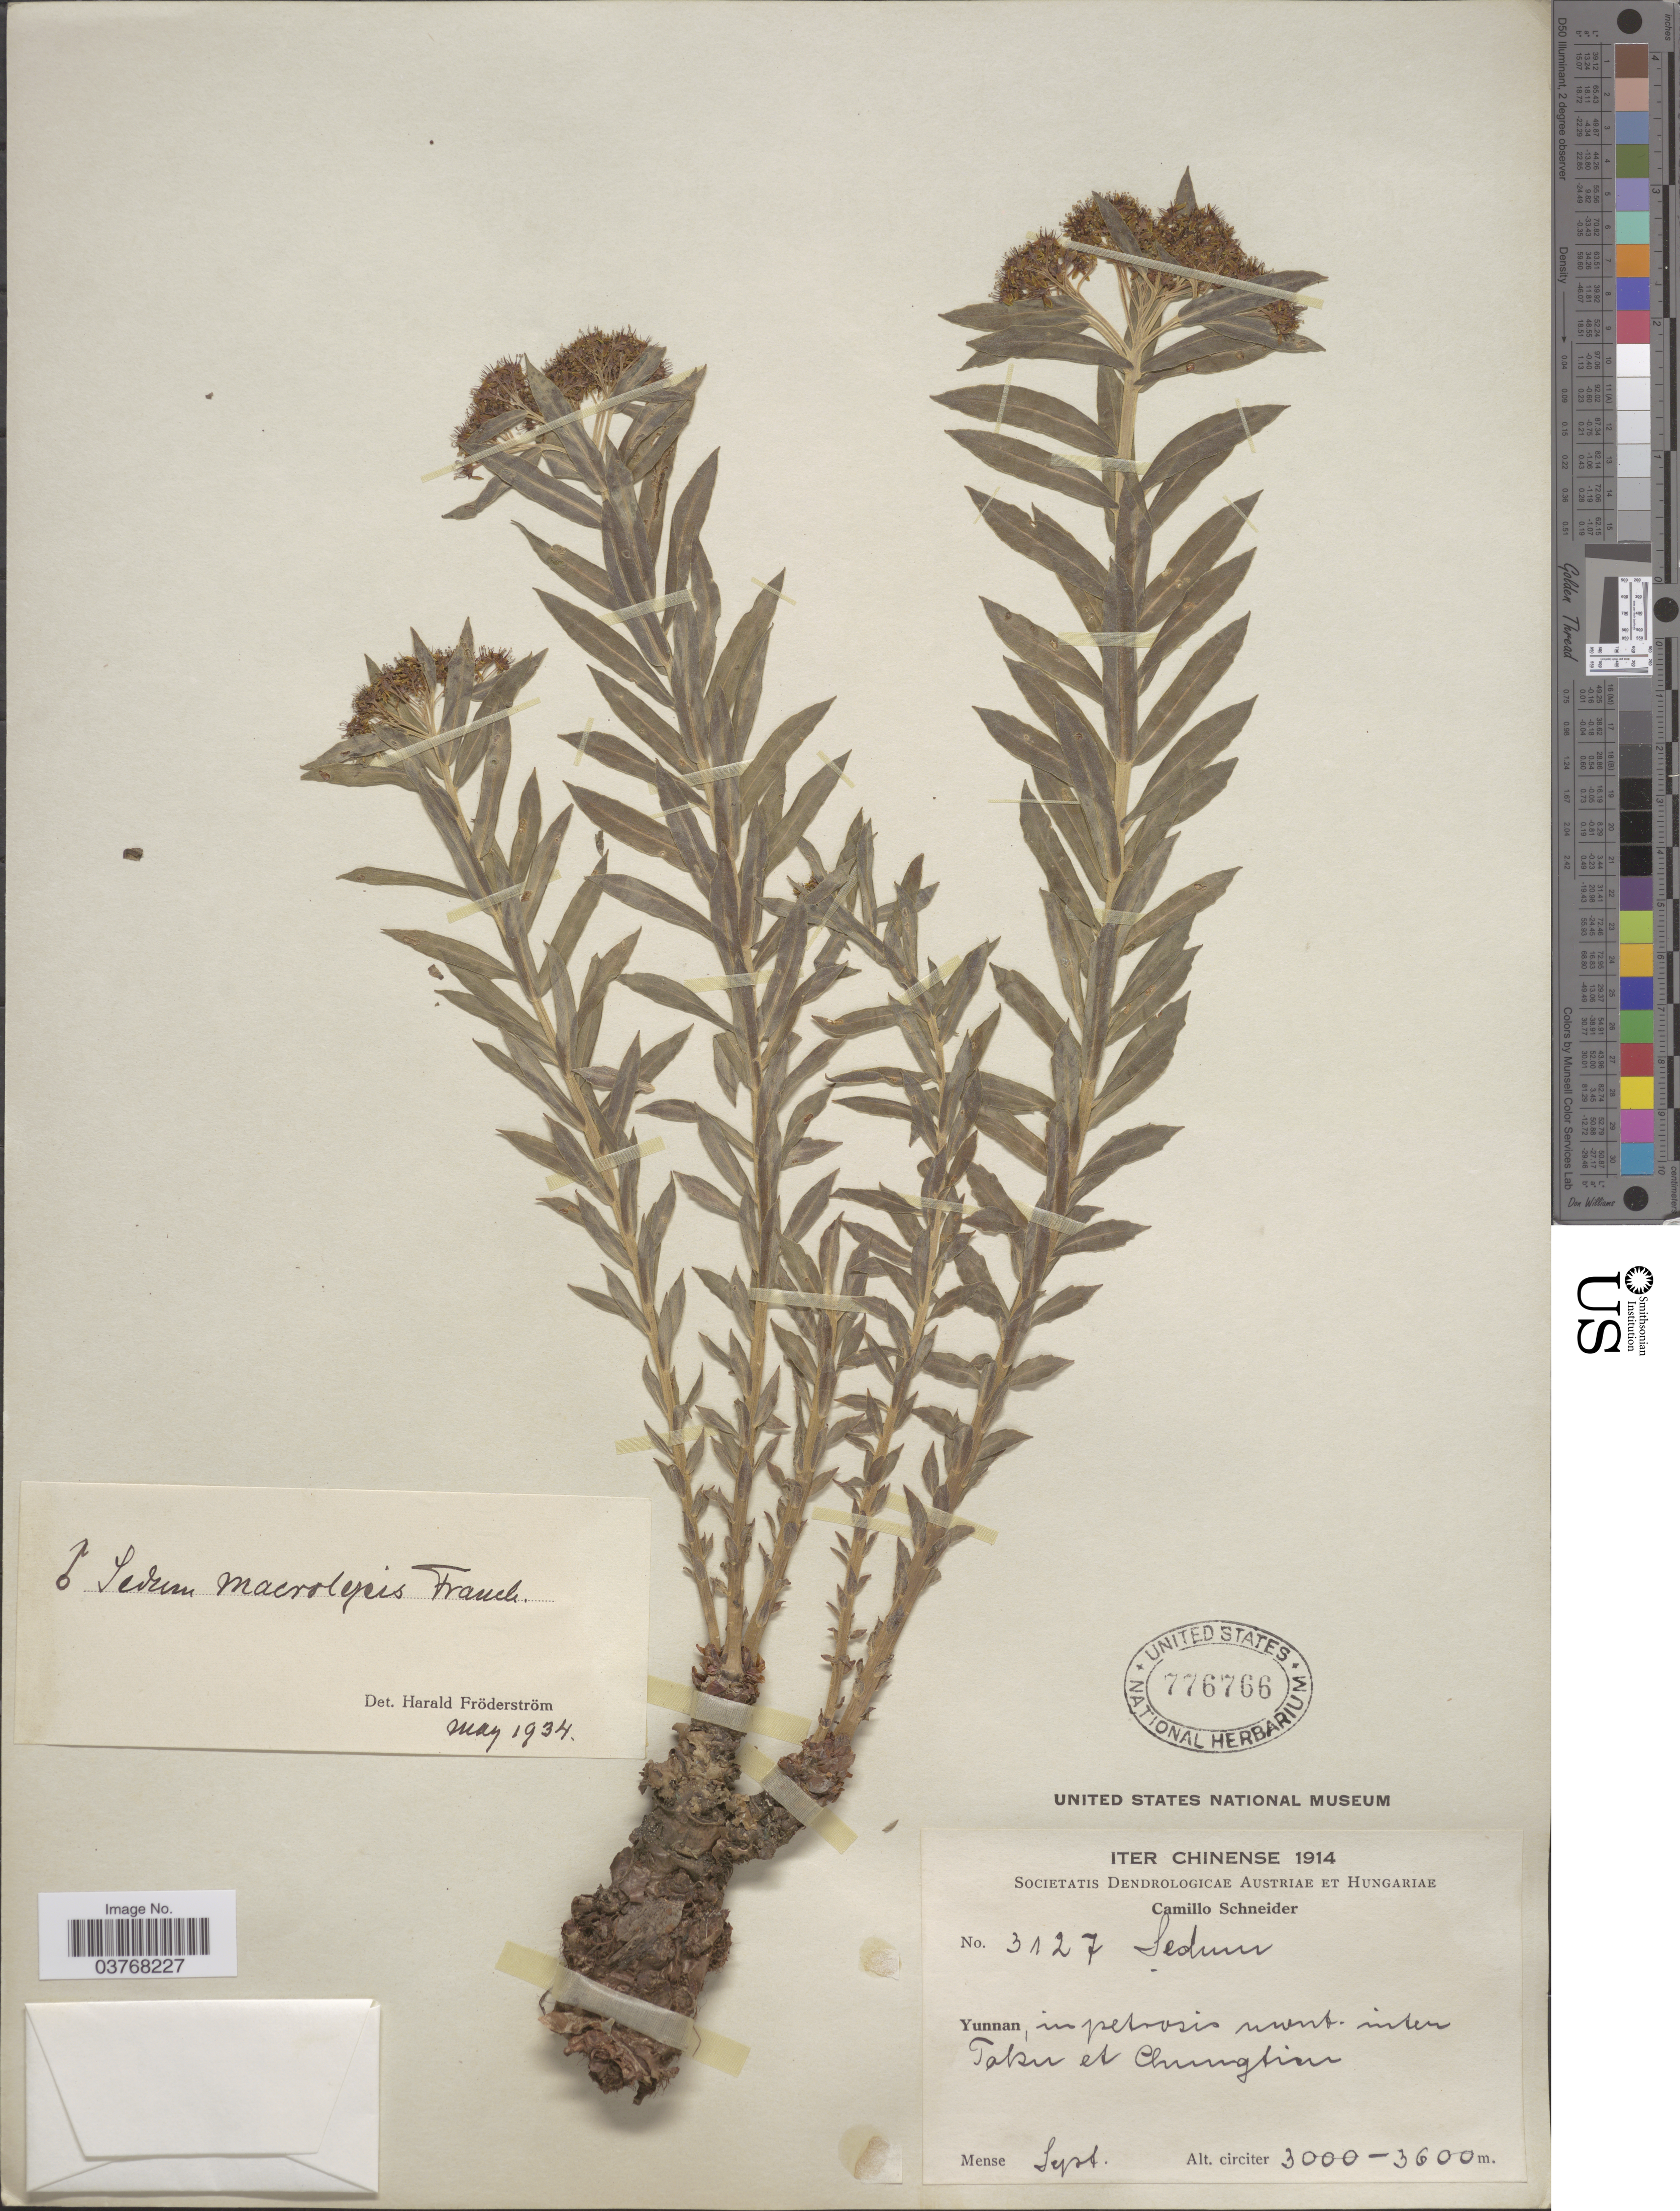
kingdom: Plantae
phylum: Tracheophyta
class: Magnoliopsida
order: Saxifragales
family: Crassulaceae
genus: Rhodiola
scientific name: Rhodiola kirilowii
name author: (Regel) Maxim.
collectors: C. K. Schneider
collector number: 3127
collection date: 1914-09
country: China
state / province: Yunnan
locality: Inter Taku et Chungtin. [interpreted]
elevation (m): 3000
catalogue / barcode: US 776766